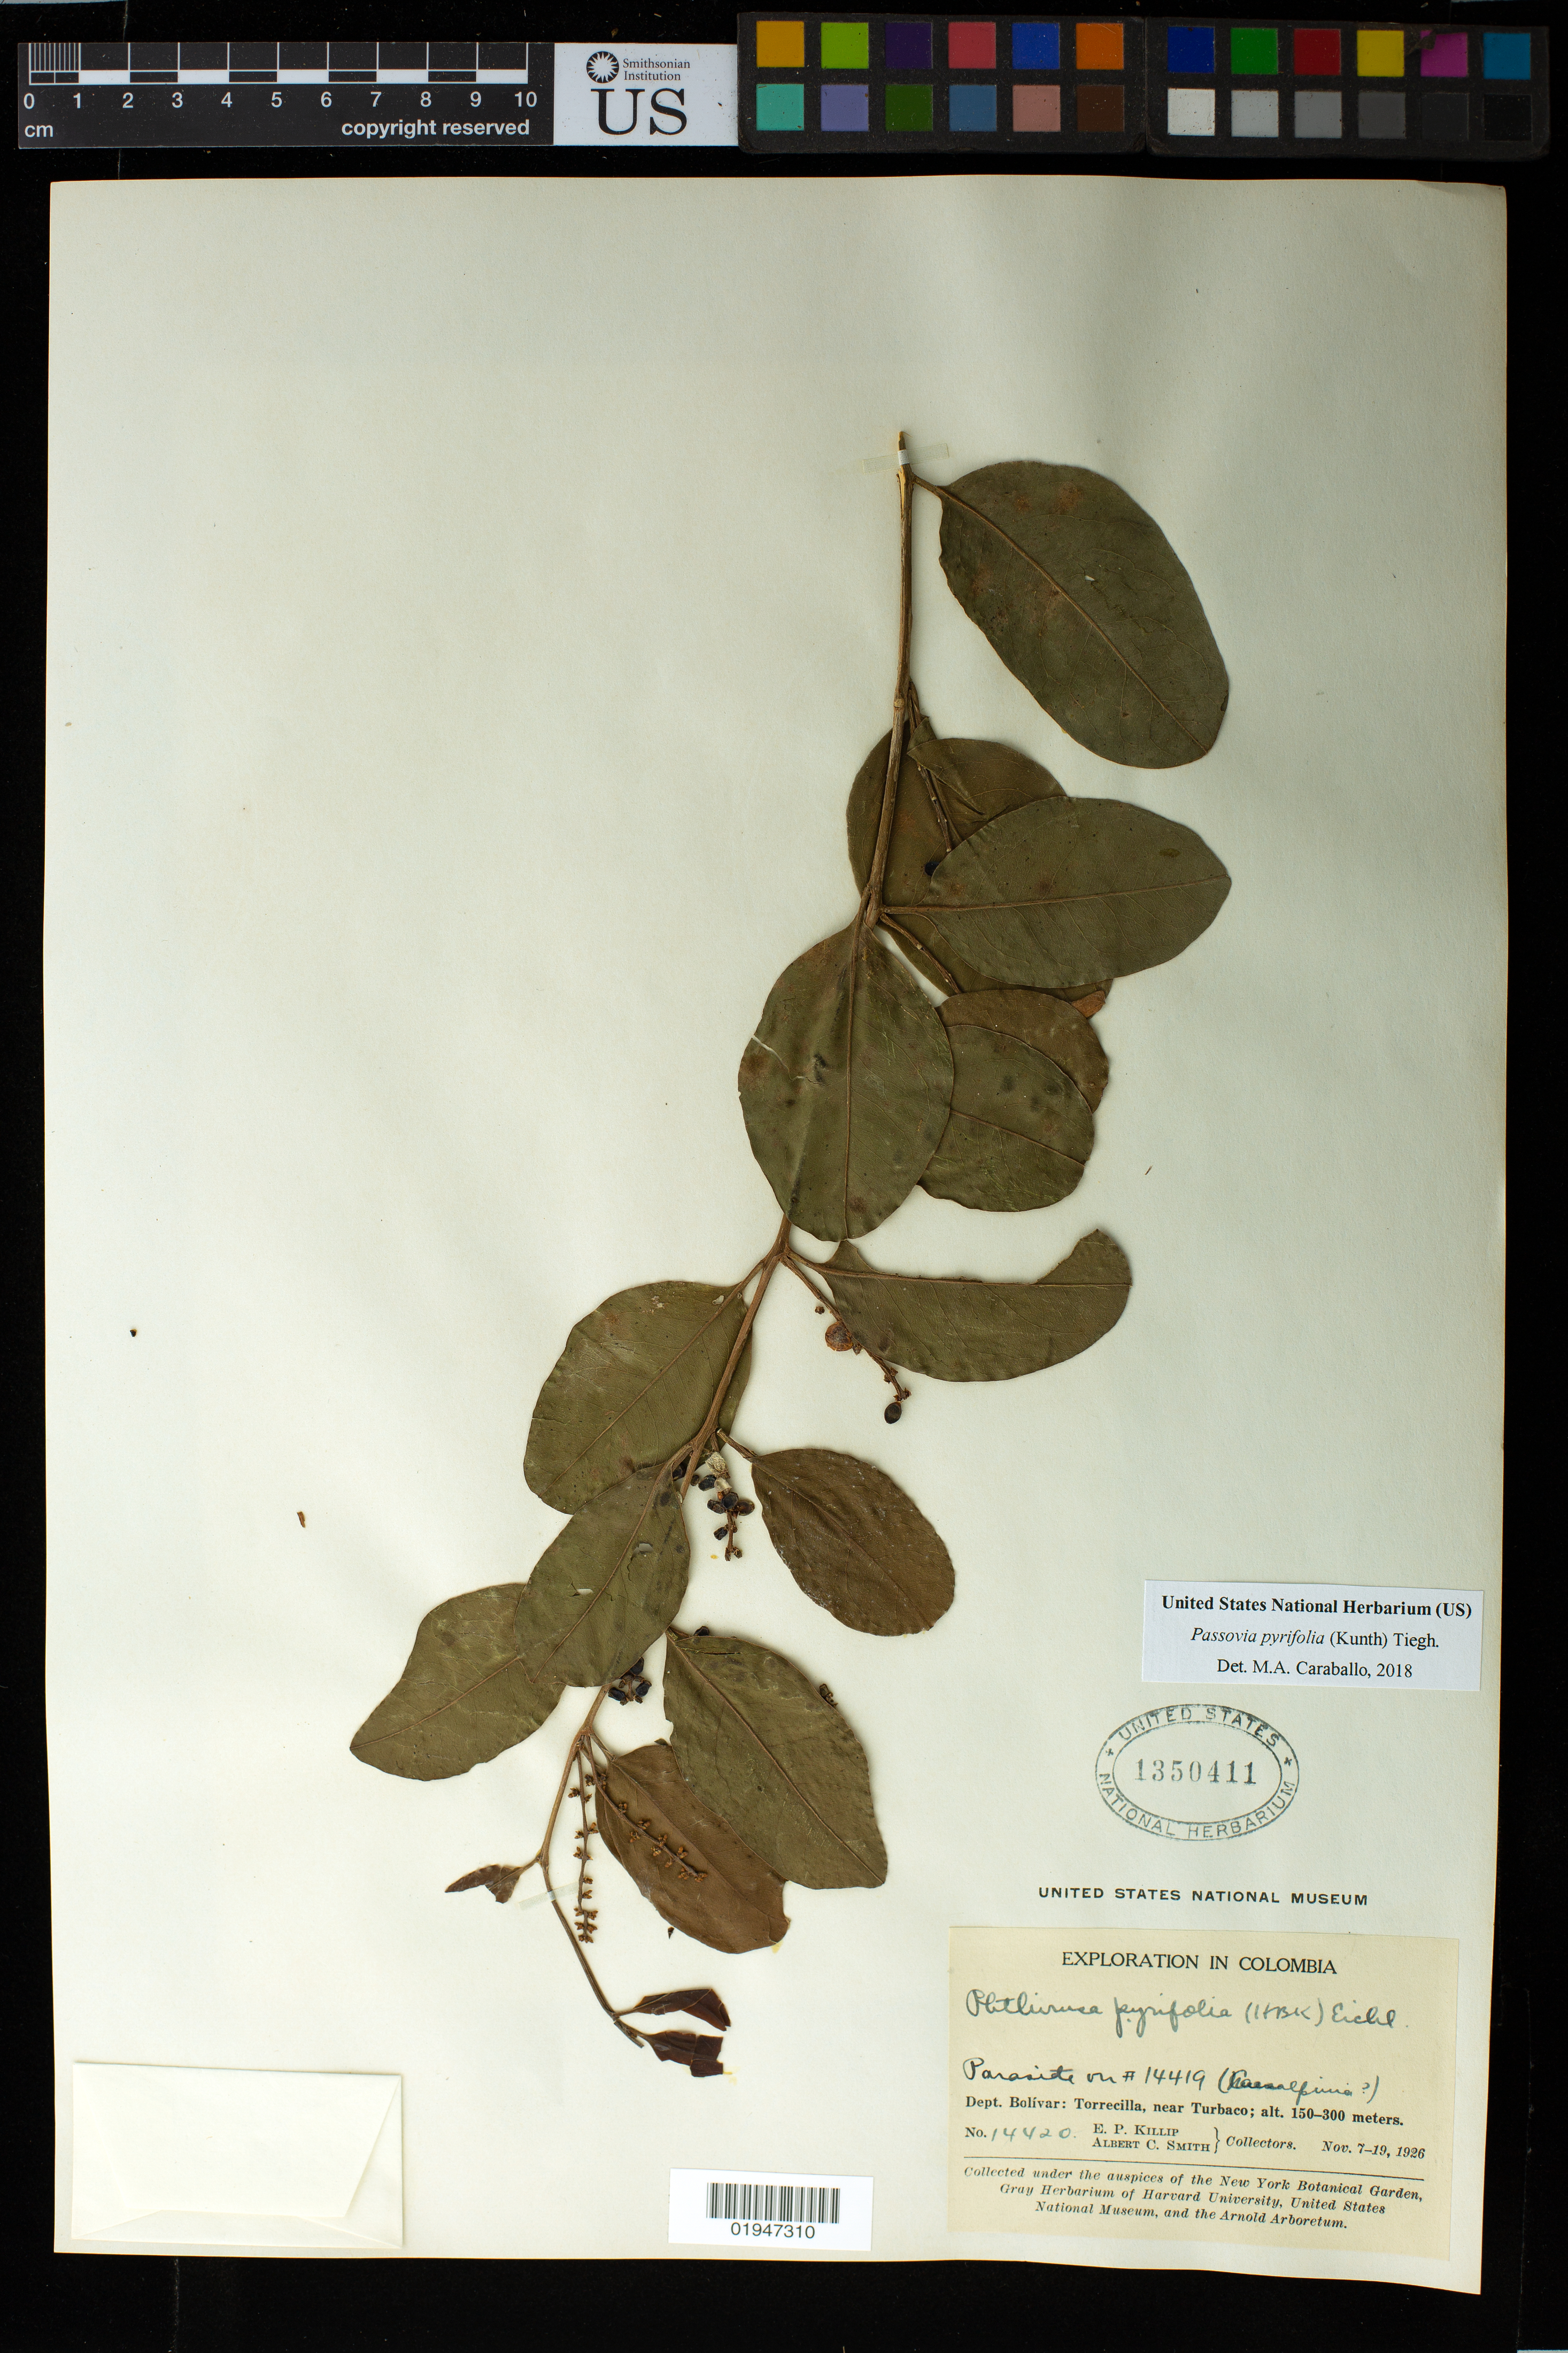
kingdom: Plantae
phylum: Tracheophyta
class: Magnoliopsida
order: Santalales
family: Loranthaceae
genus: Passovia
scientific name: Passovia pyrifolia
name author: (Kunth) Tiegh.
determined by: Caraballo-Ortiz, Marcos A., (MISS), University of Mississippi (UNITED STATES)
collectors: E. P. Killip & A. C. Smith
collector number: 14420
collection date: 1926-11-07/1926-11-19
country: Colombia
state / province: Bolívar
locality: Torrecilla, near Turbaco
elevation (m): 150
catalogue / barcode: US 1350411